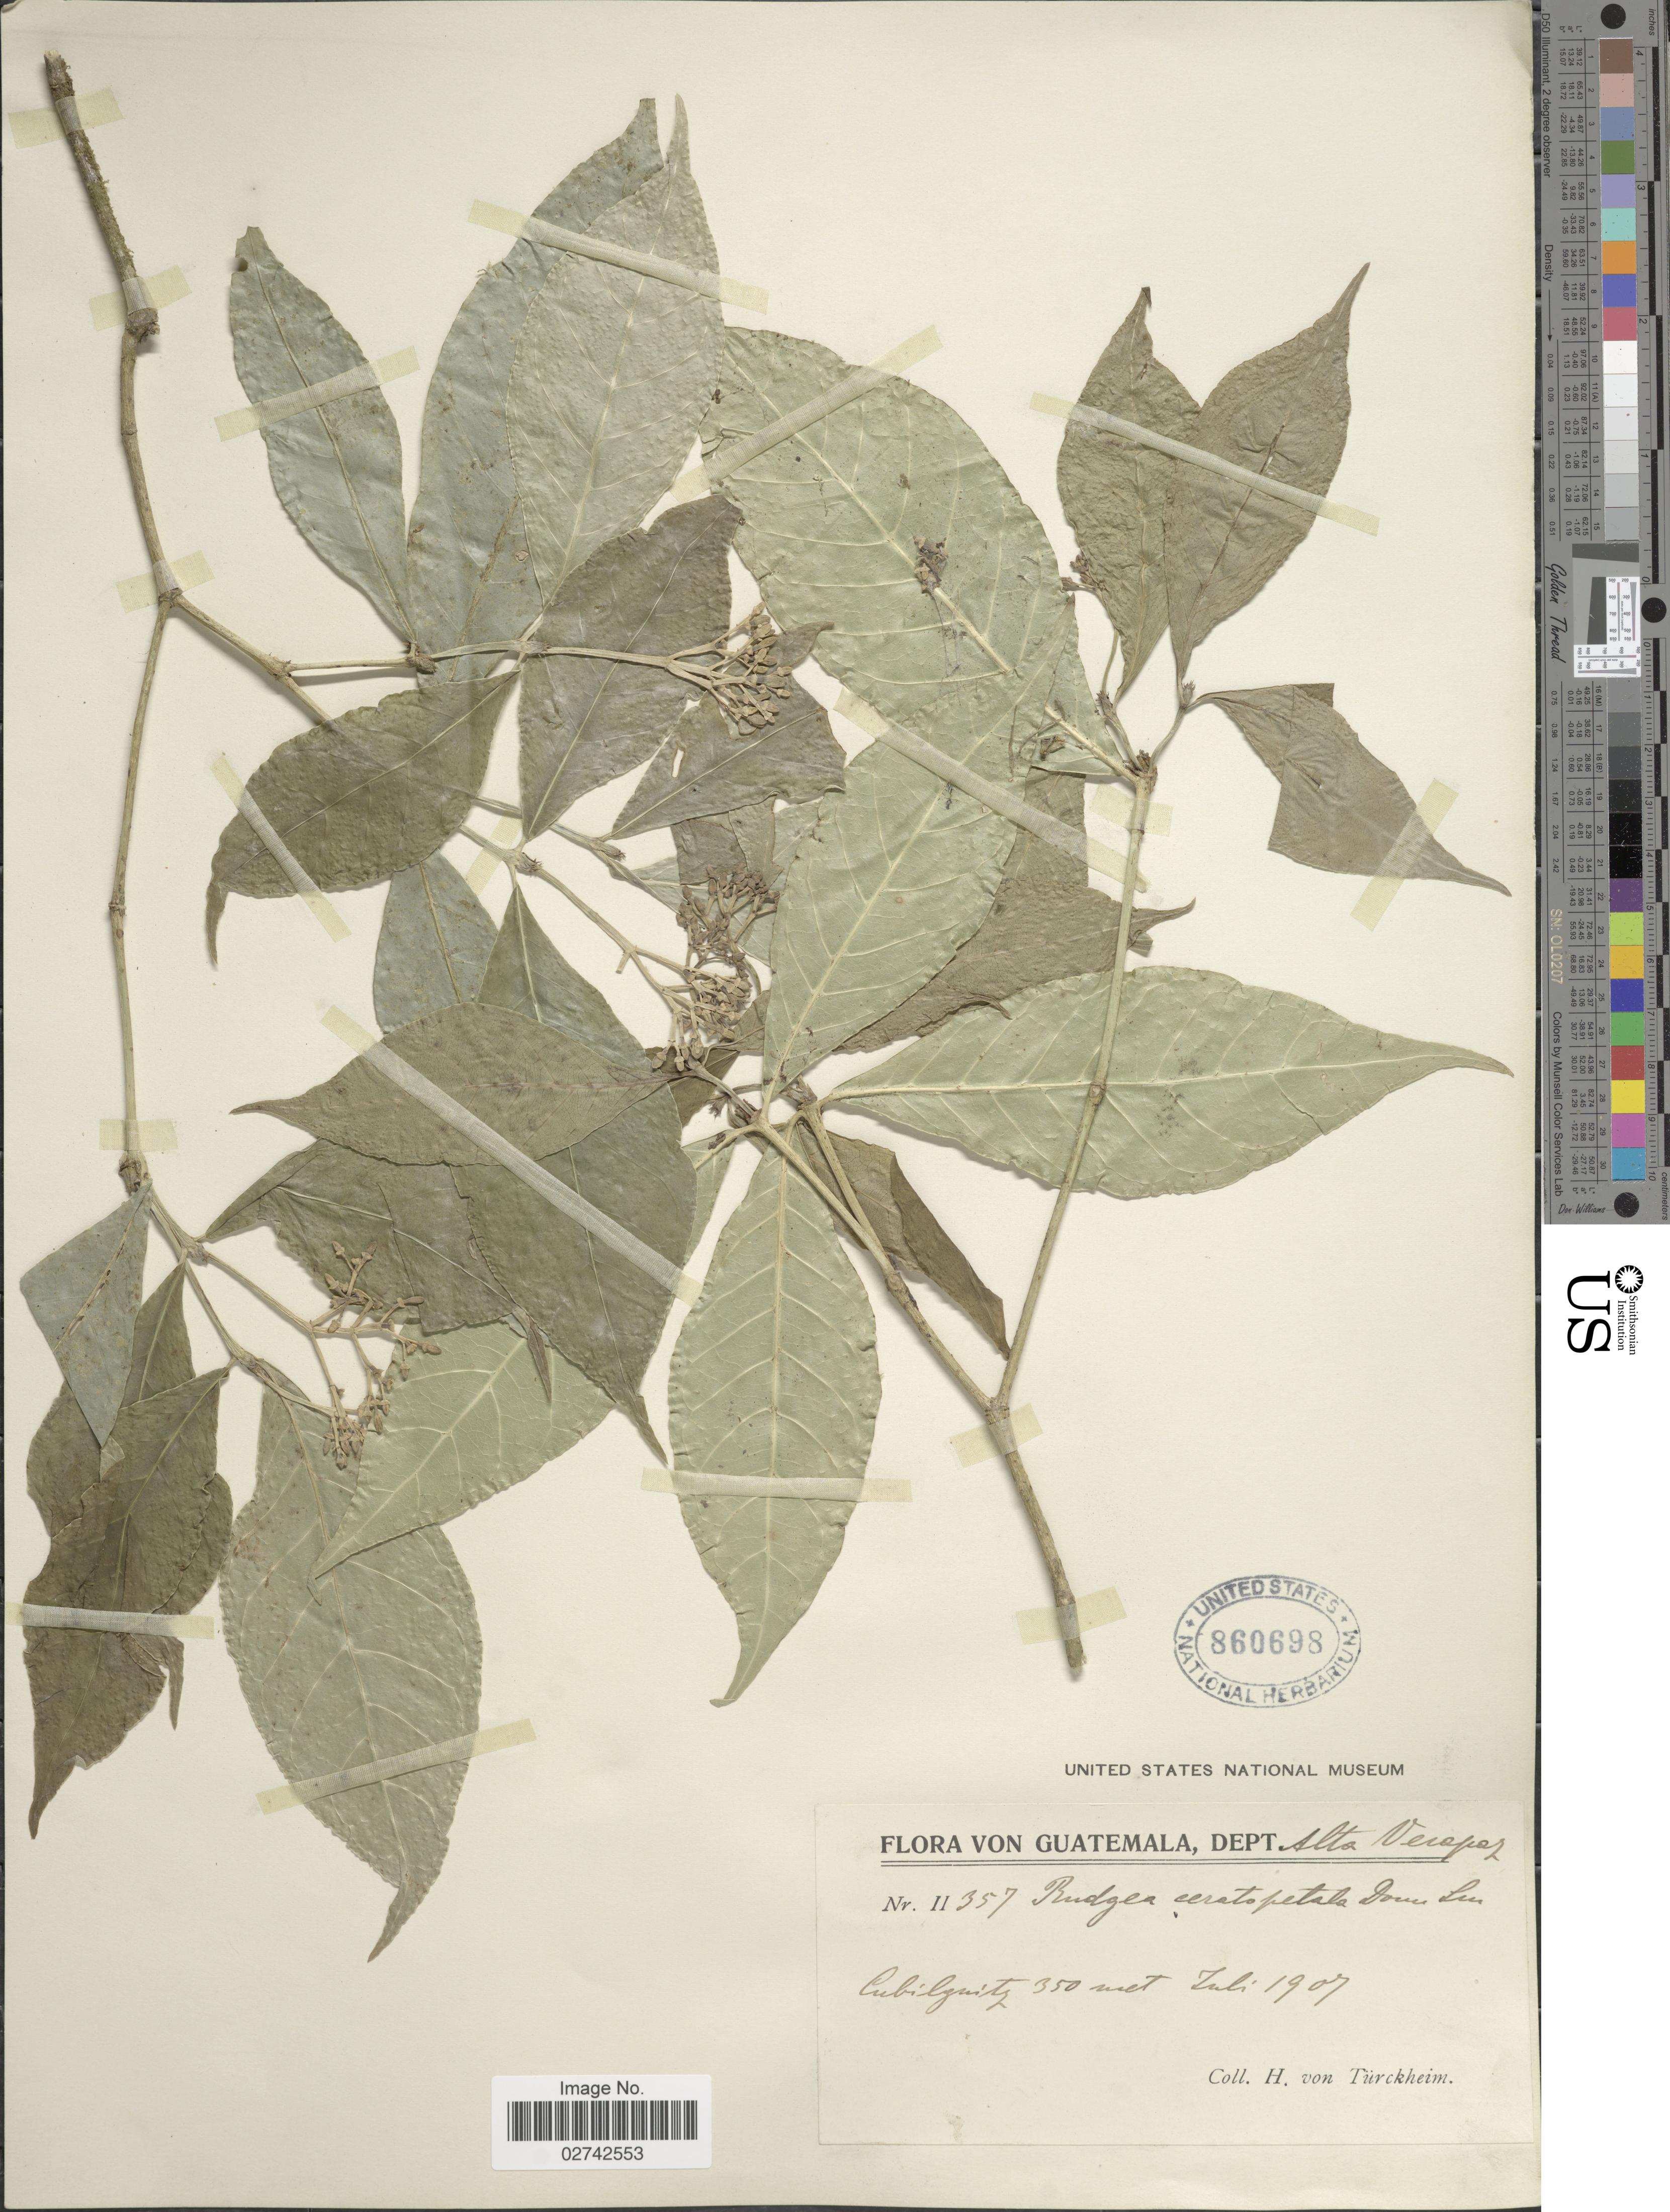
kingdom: Plantae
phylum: Tracheophyta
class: Magnoliopsida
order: Gentianales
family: Rubiaceae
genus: Rudgea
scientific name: Rudgea ceratopetala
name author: Donn. Sm.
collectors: H. von Türckheim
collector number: II 357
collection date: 1907-07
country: Guatemala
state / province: Alta Verapaz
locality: Dept. Alta Verapaz, Cubilguitz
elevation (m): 350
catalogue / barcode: US 860698